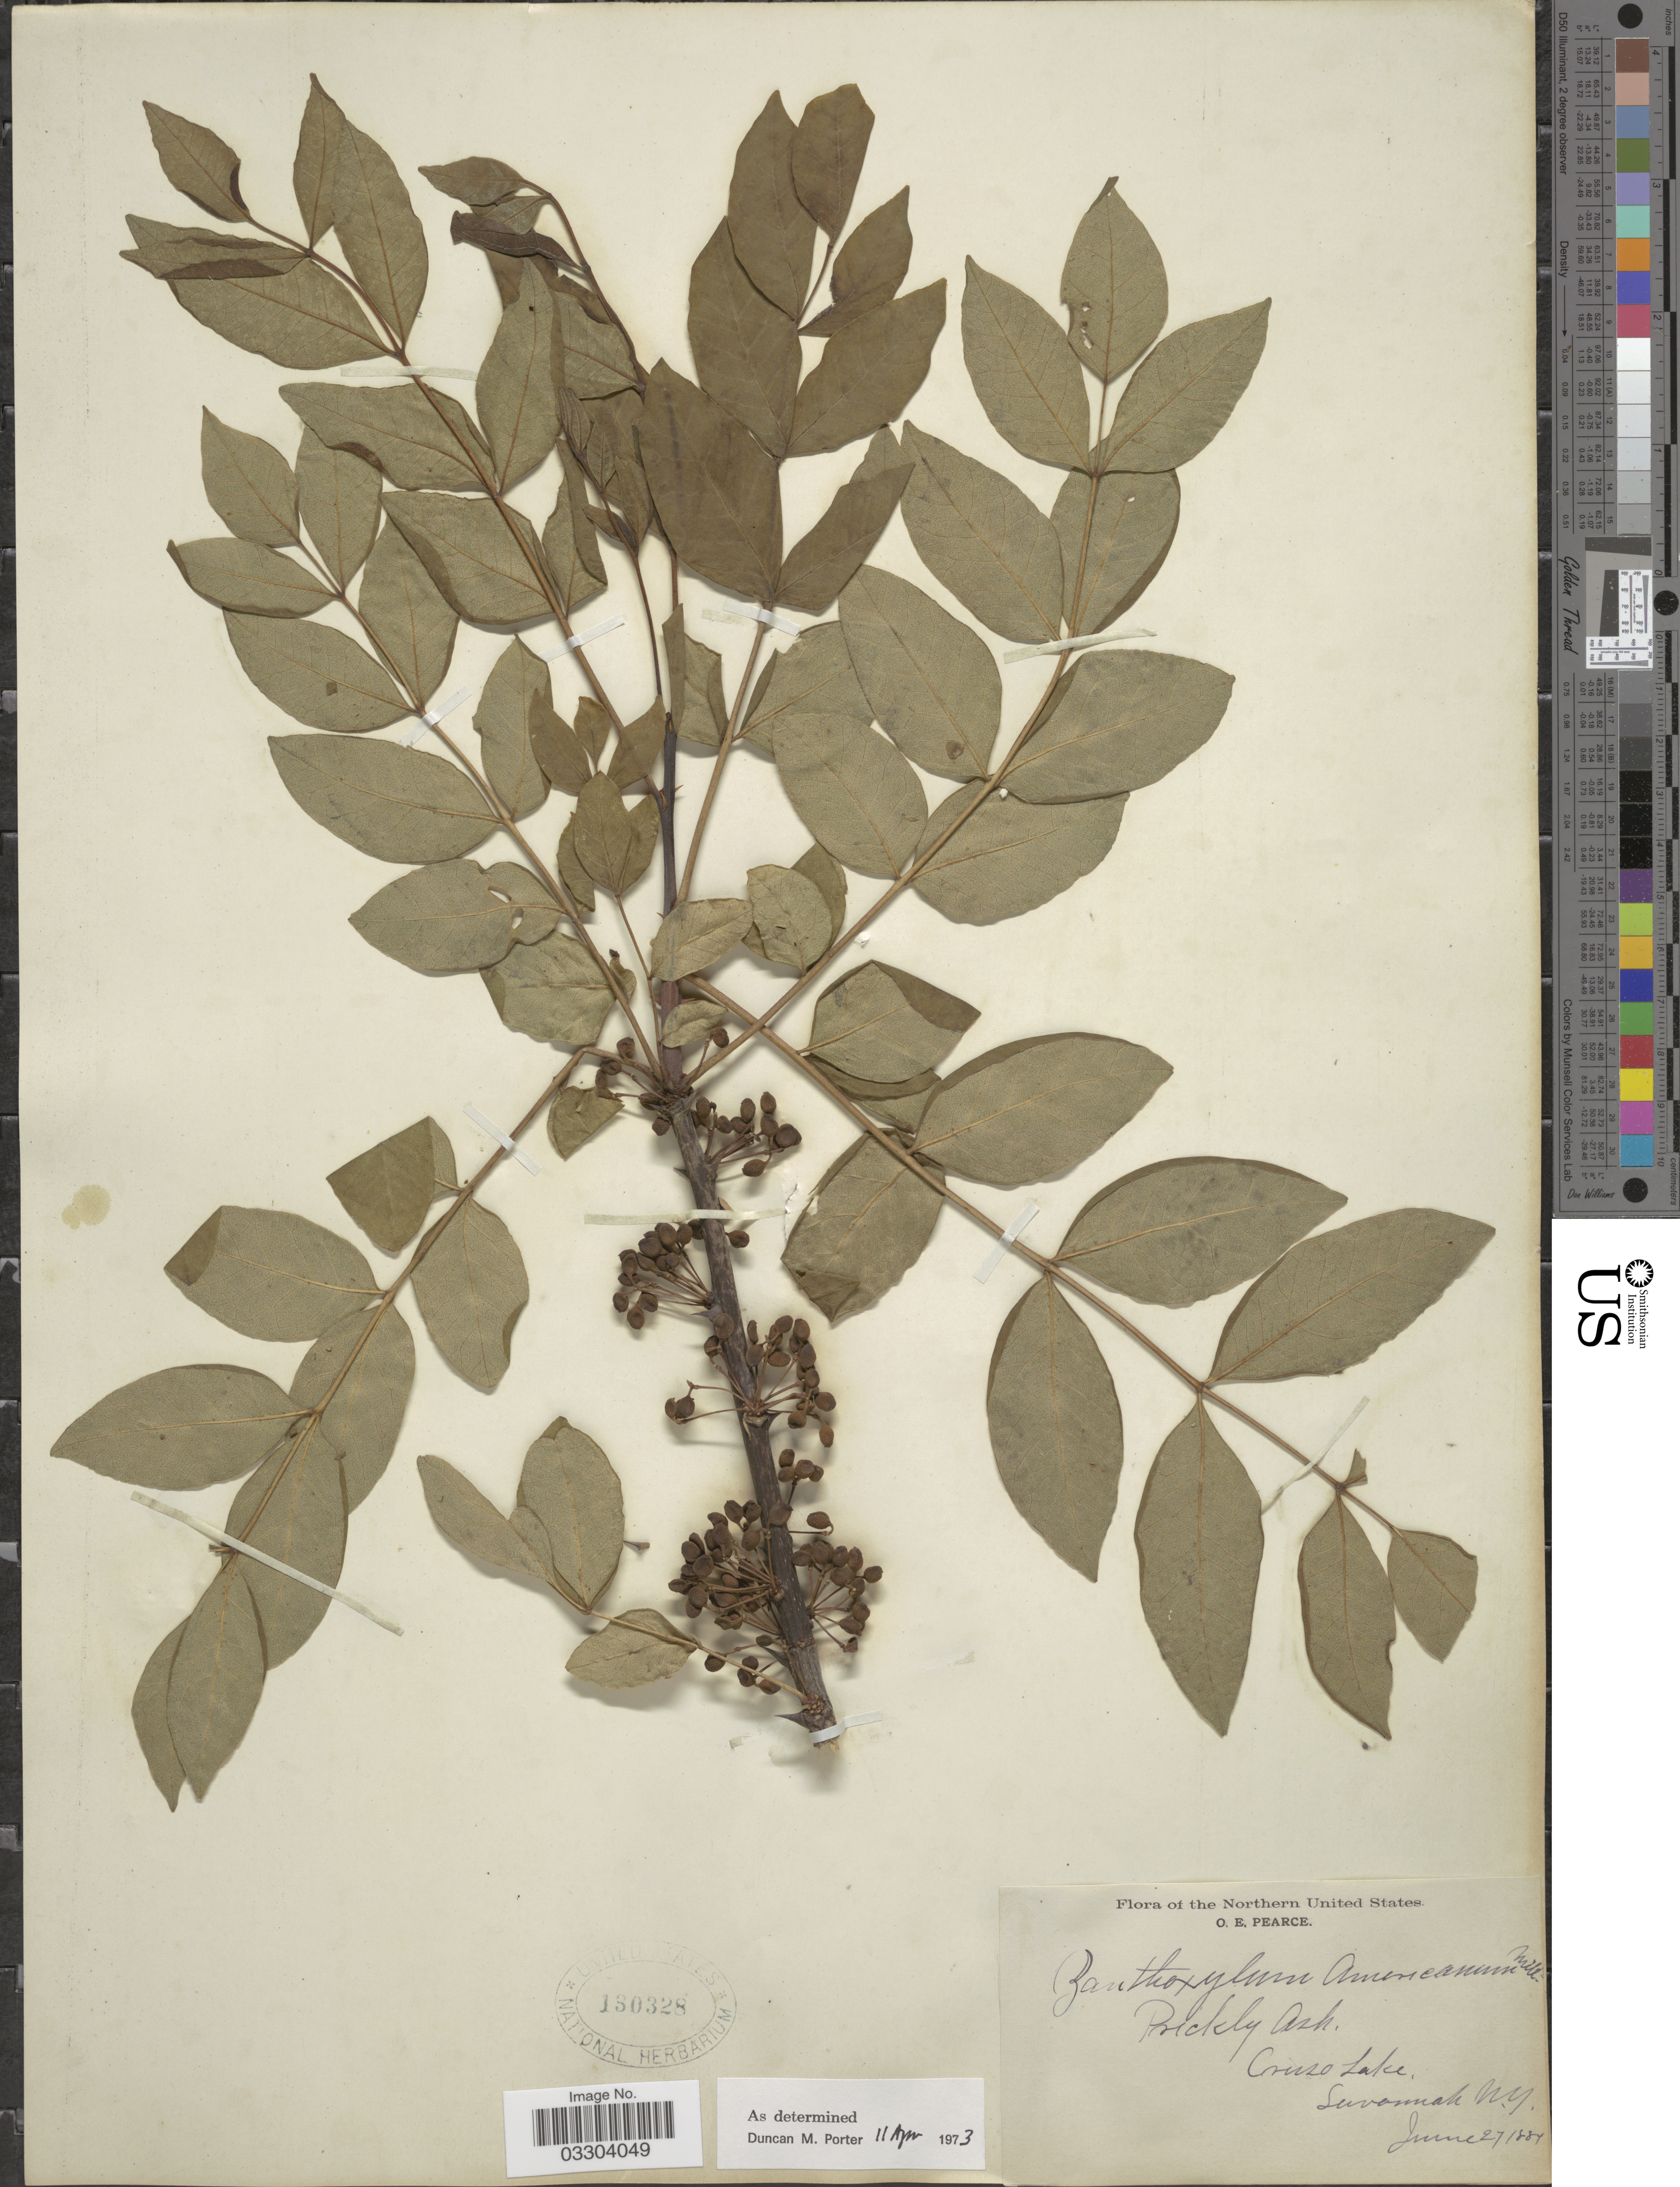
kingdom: Plantae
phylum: Tracheophyta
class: Magnoliopsida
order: Sapindales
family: Rutaceae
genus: Zanthoxylum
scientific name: Zanthoxylum americanum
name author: Mill.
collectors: O. E. Pearce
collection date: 1884-06-27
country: United States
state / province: New York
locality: Northern United States. Cruzo Lake. Savannah, NY.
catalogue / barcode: US 130328